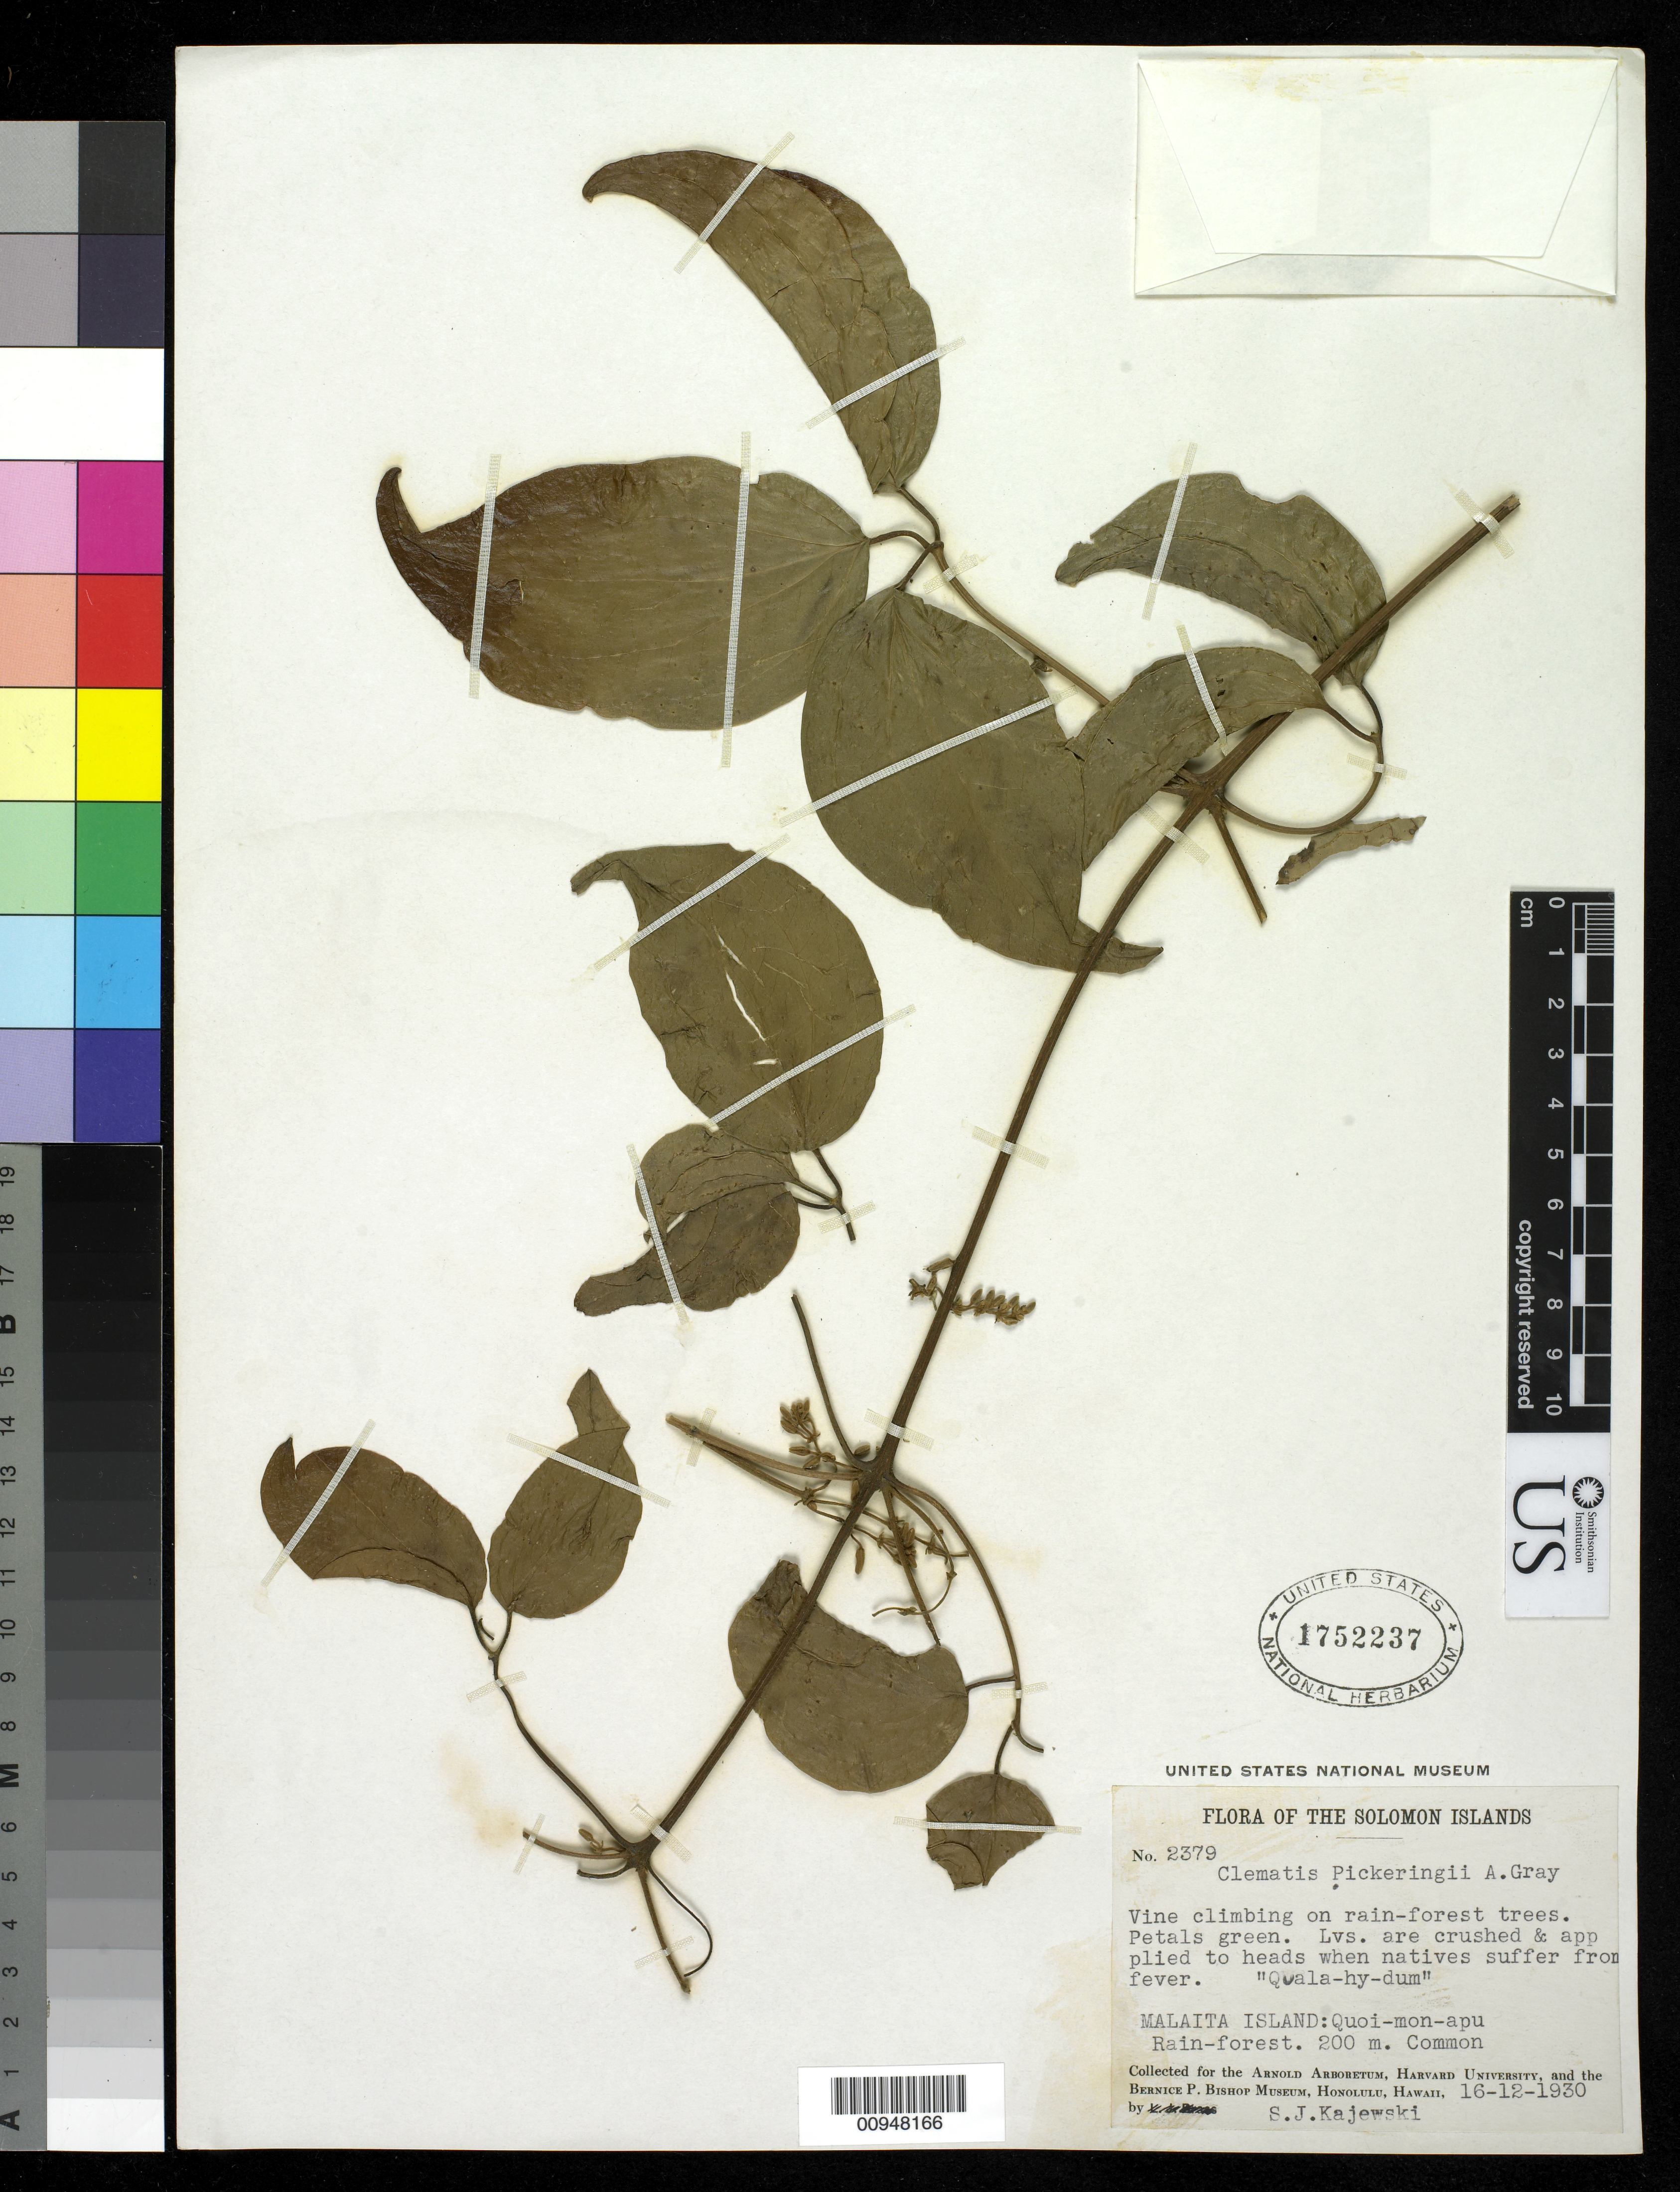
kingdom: Plantae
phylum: Tracheophyta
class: Magnoliopsida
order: Ranunculales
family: Ranunculaceae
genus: Clematis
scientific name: Clematis pickeringii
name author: A. Gray in Wilkes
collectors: S.J. Kajewski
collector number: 2379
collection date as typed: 16 Dec 1930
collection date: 1930-12-16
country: Solomon Islands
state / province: Malaita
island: Malaita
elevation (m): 200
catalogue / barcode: US 1752237